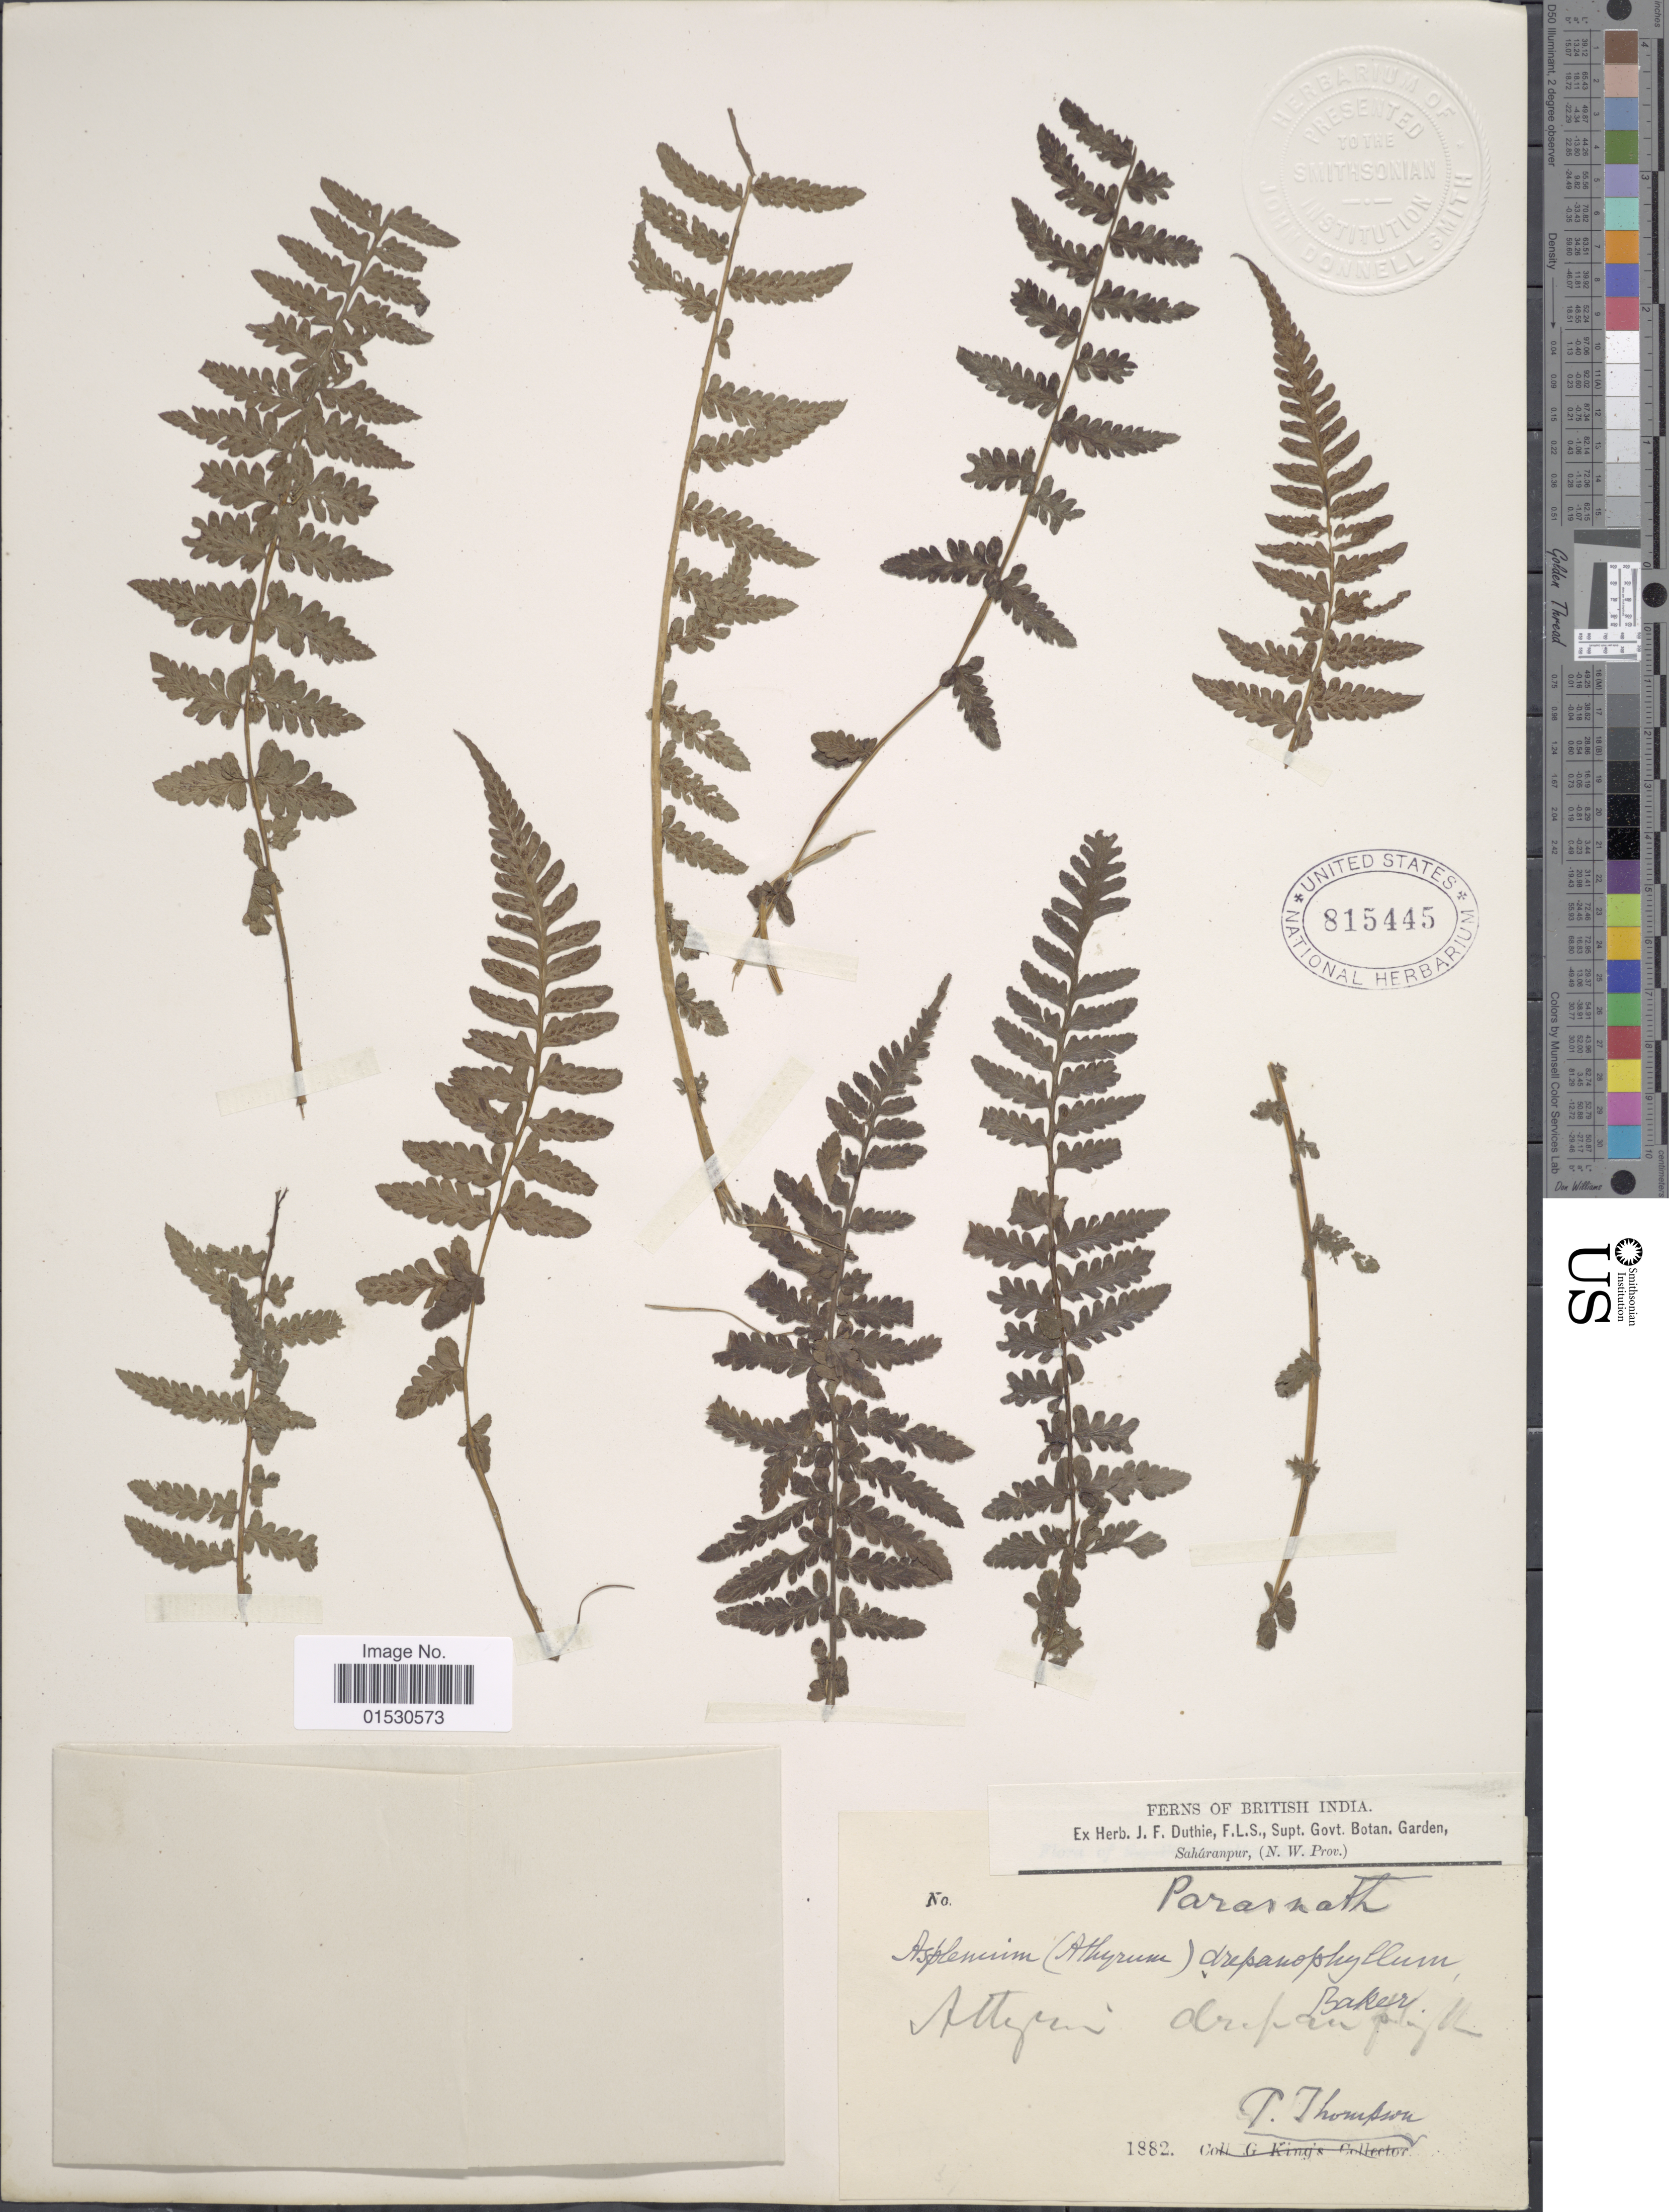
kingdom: Plantae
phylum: Tracheophyta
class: Polypodiopsida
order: Polypodiales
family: Athyriaceae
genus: Athyrium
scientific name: Athyrium falcatum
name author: Bedd.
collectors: T. Thompson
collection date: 1882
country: India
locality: British India. Parasnath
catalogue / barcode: US 81545